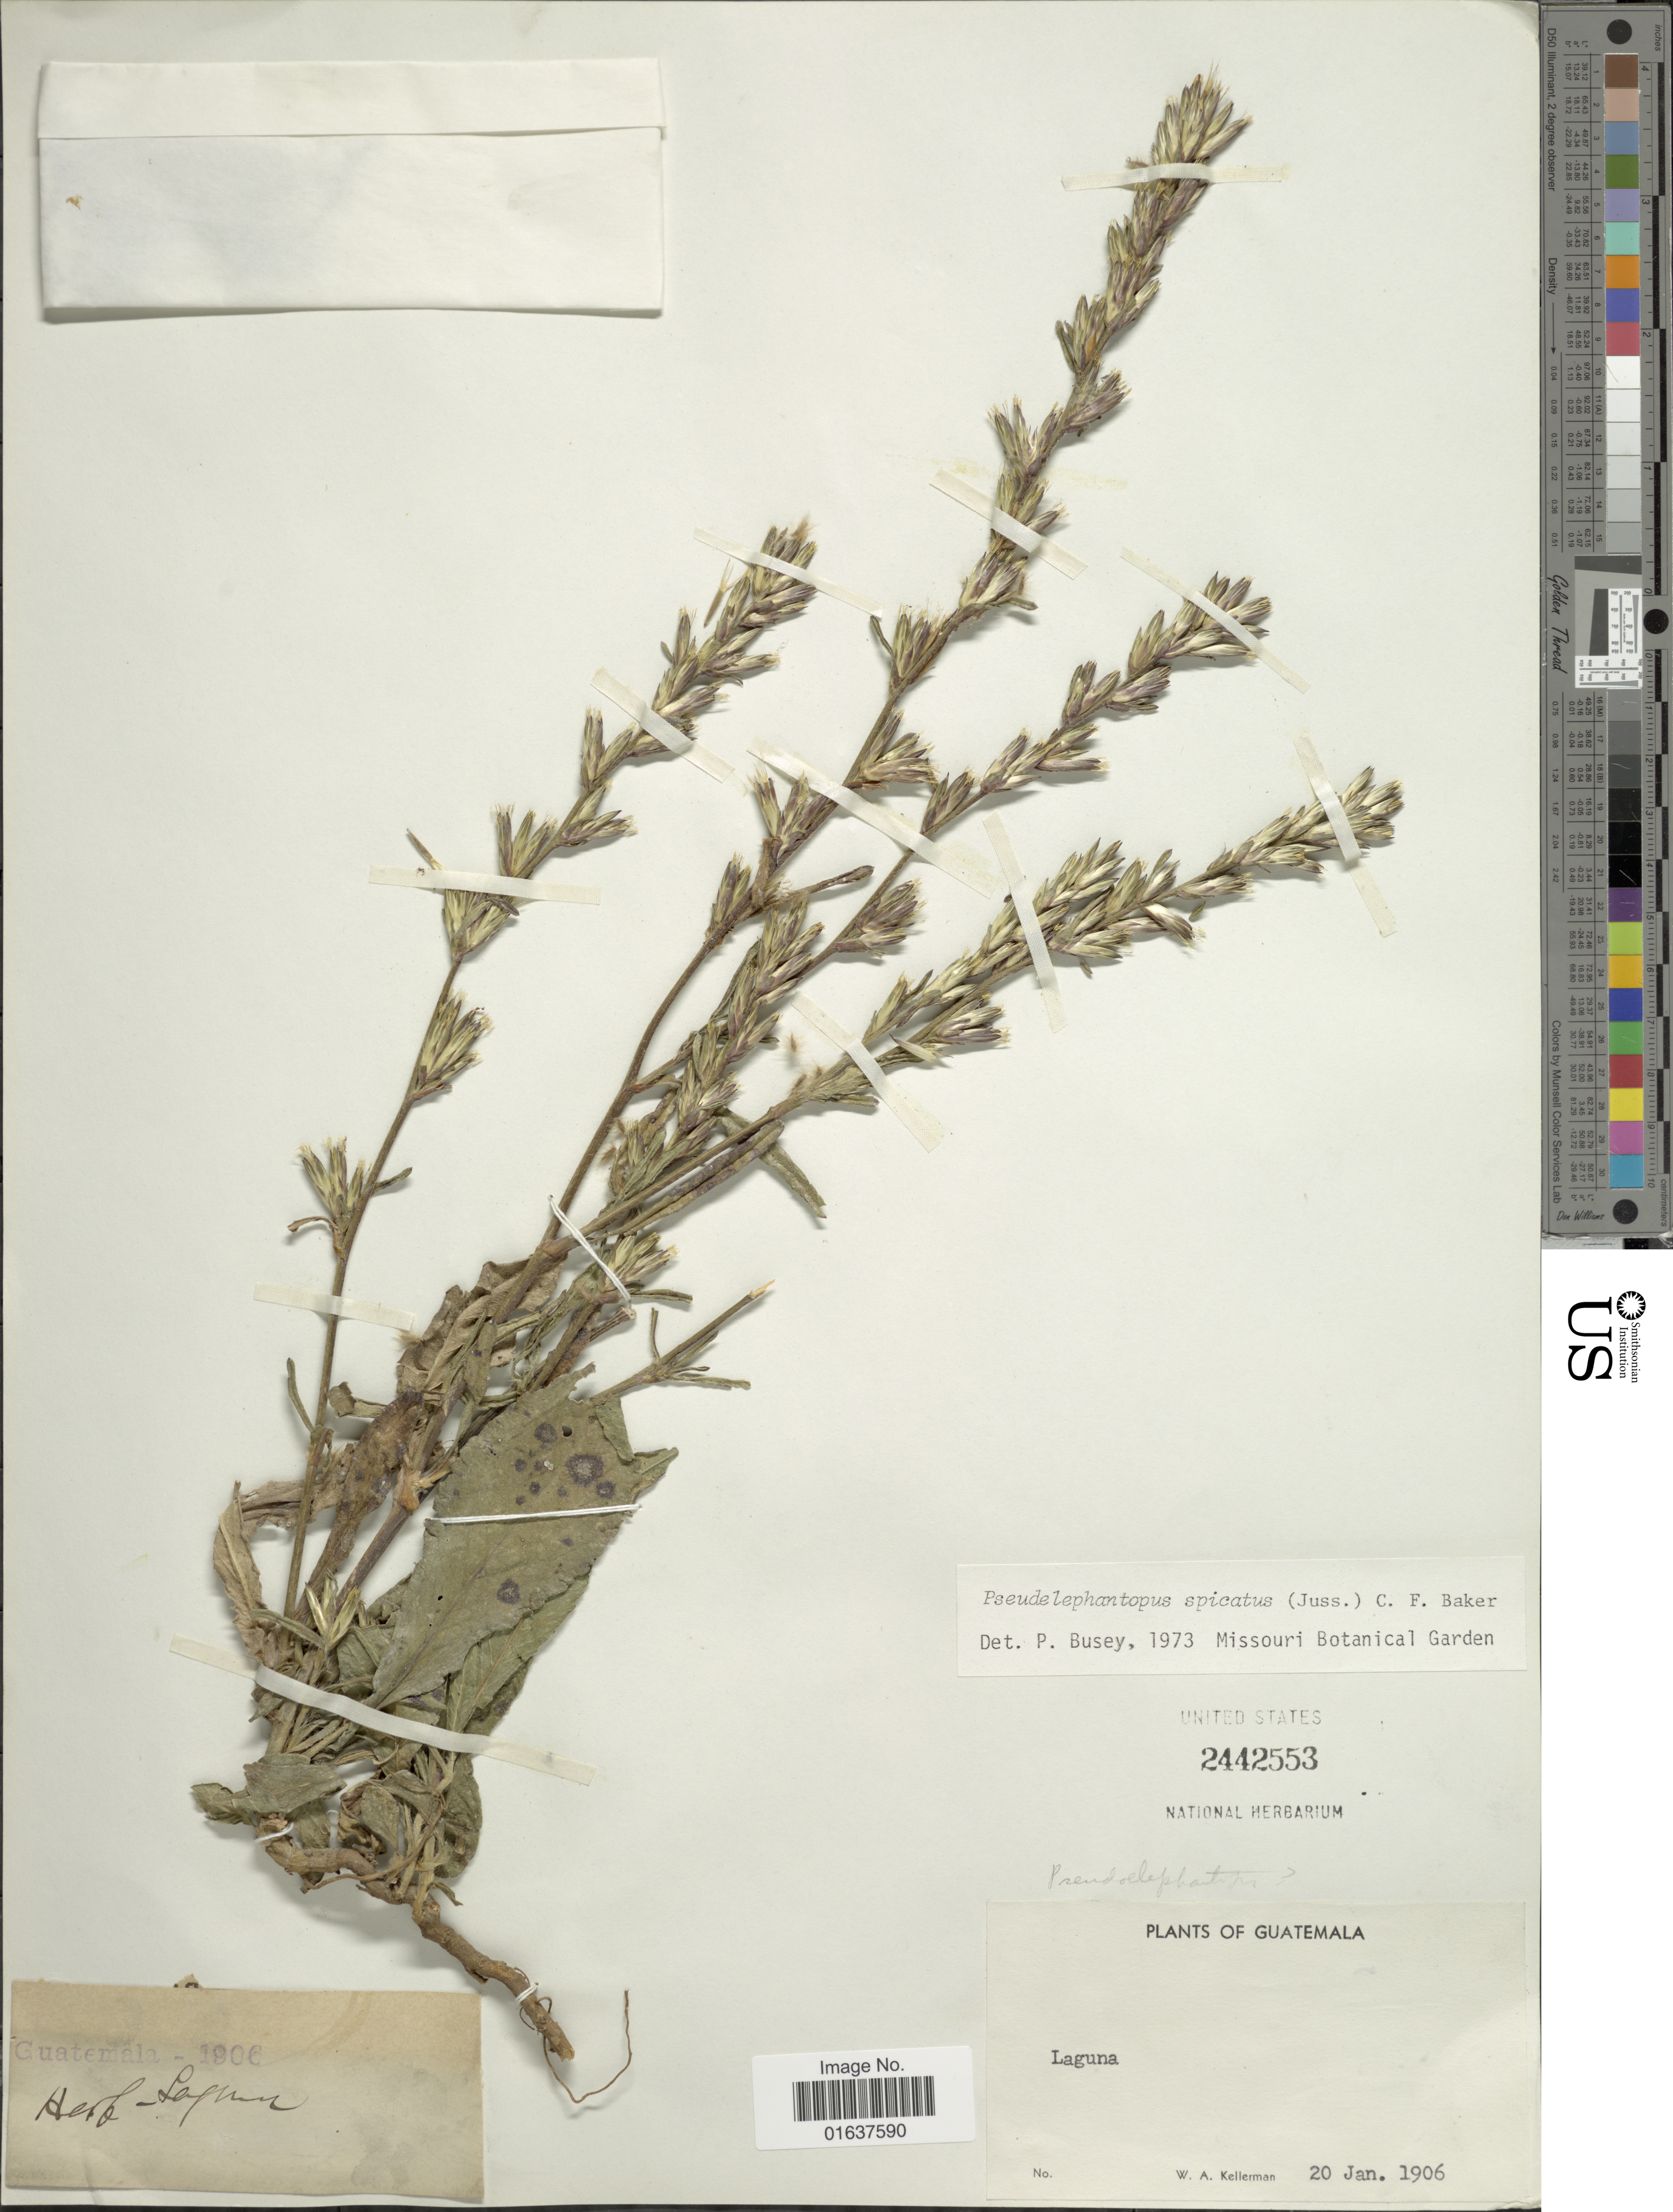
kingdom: Plantae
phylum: Tracheophyta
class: Magnoliopsida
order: Asterales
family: Asteraceae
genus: Pseudelephantopus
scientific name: Pseudelephantopus spicatus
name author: (Juss. ex Aubl.) C.F. Baker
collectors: W. Kellerman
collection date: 1906-01-20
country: Guatemala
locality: Laguna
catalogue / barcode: US 2442553